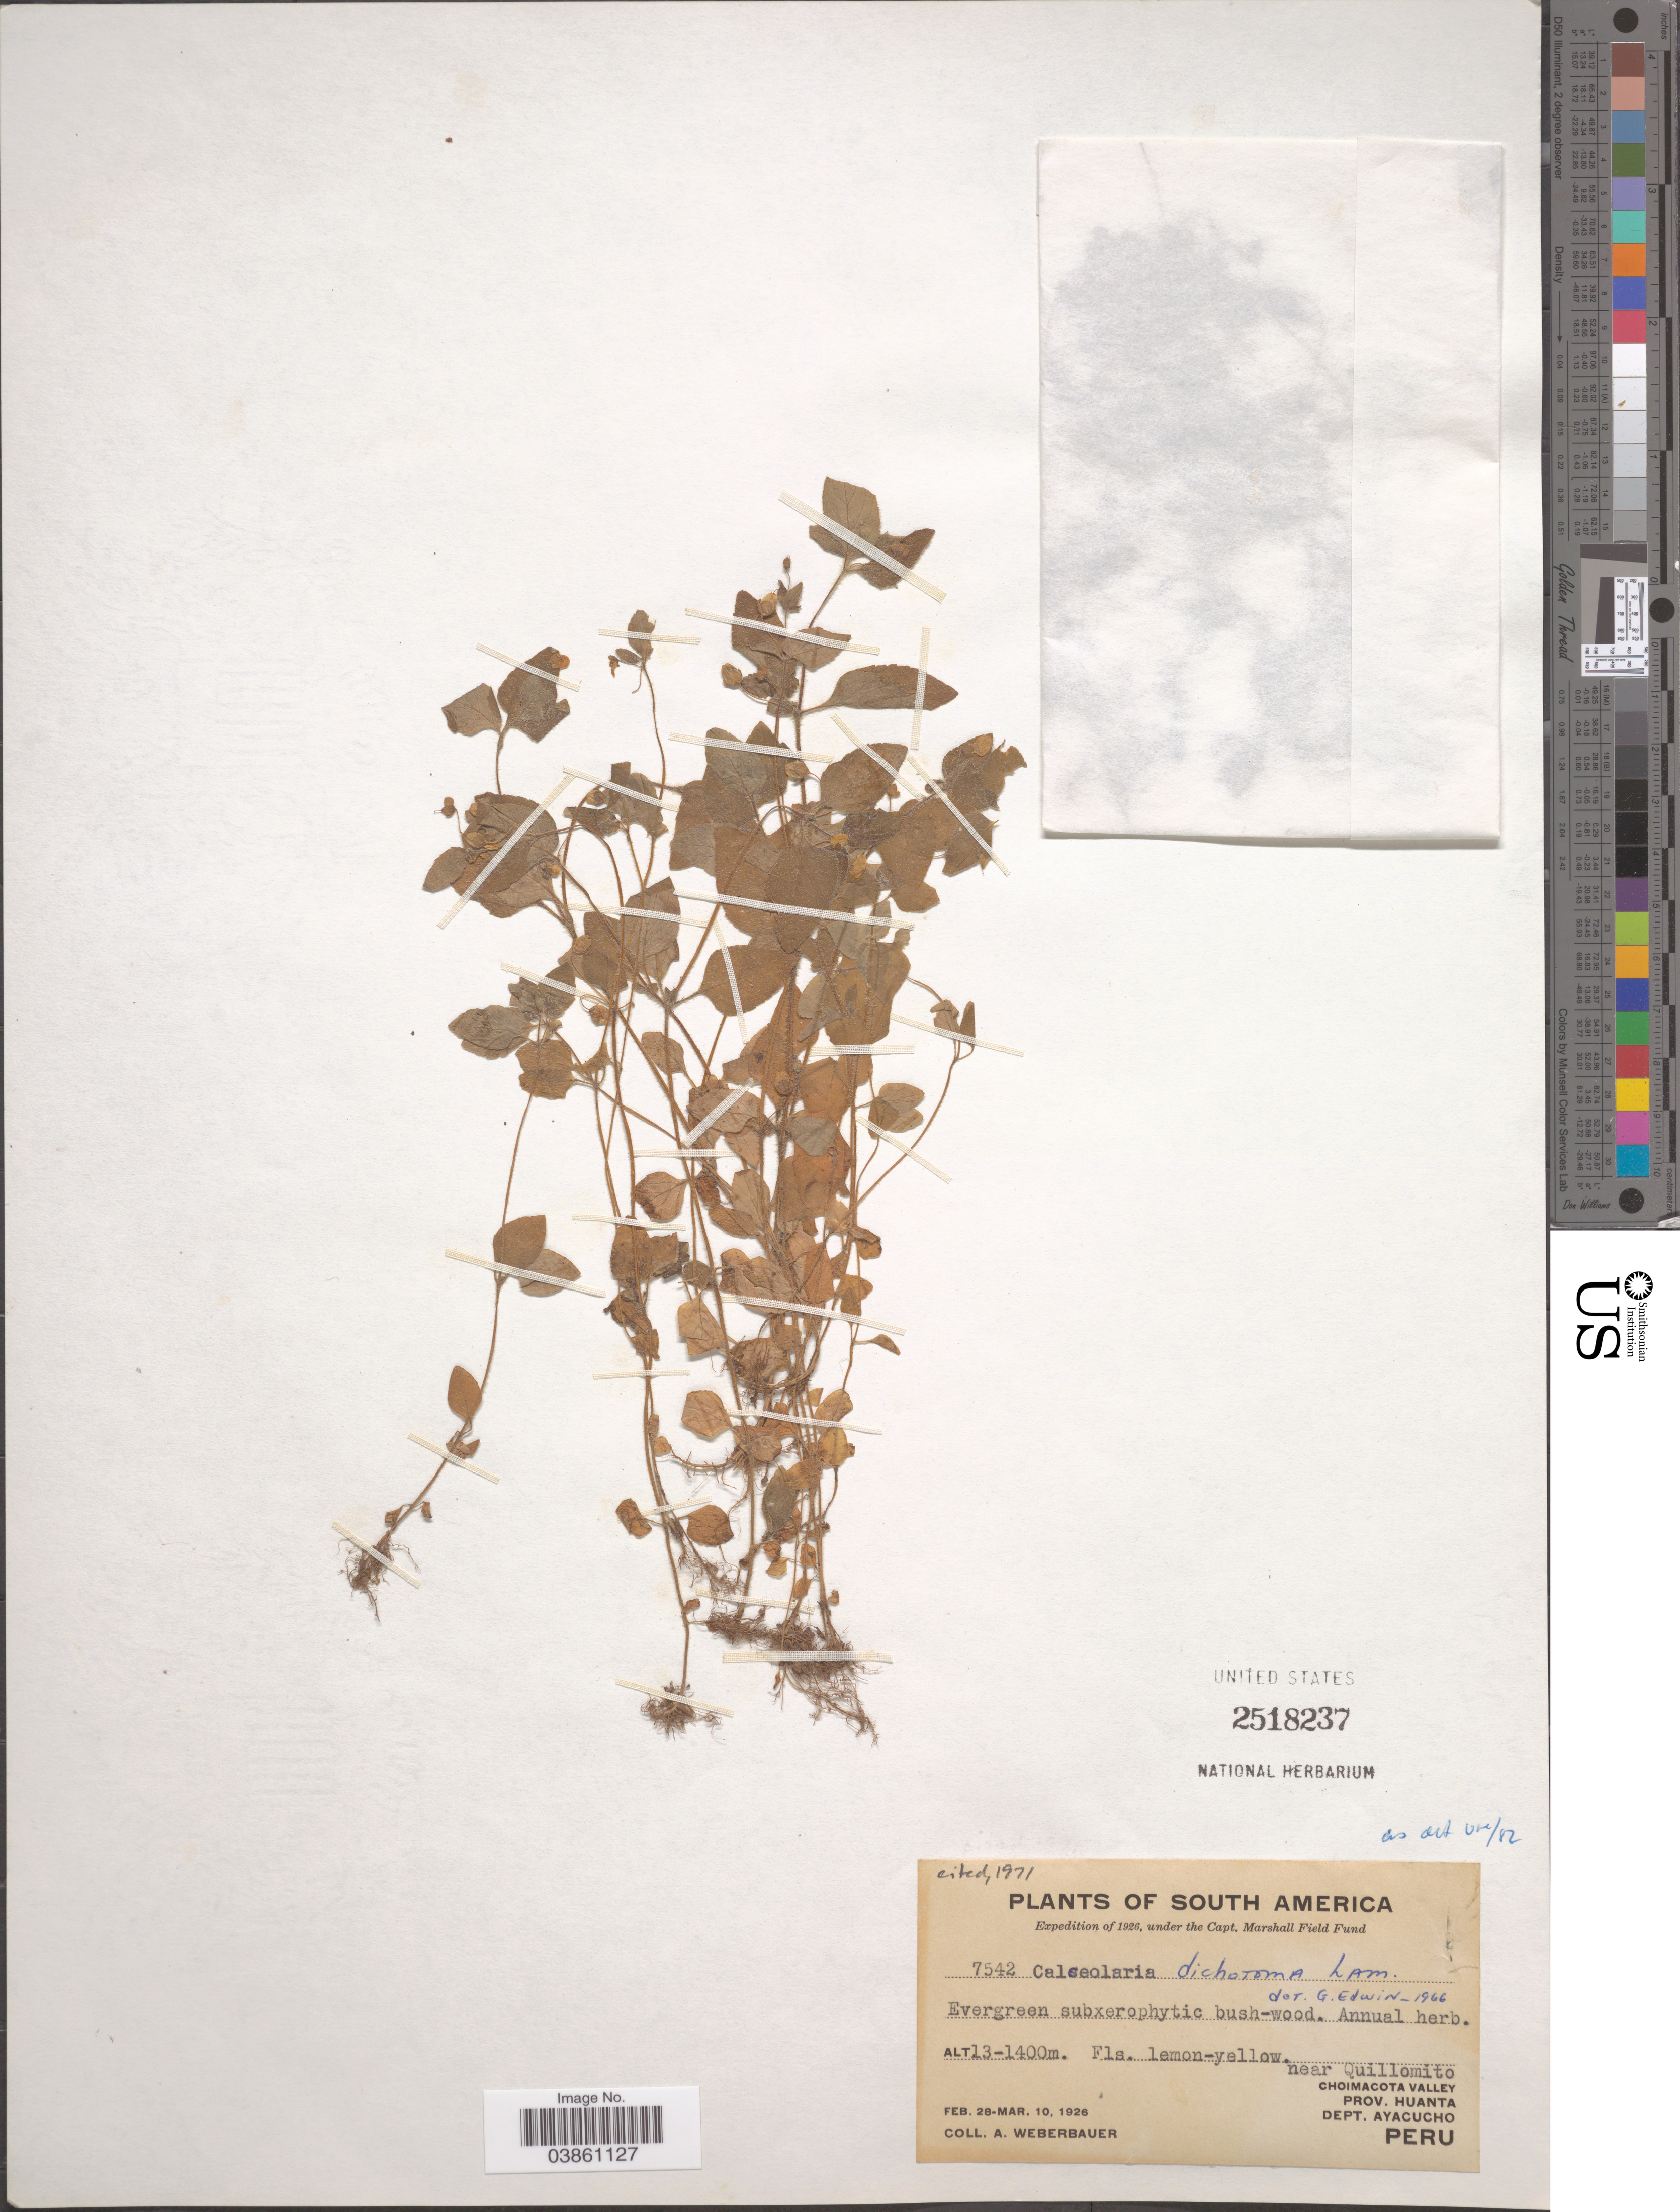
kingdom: Plantae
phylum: Tracheophyta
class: Magnoliopsida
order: Lamiales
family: Calceolariaceae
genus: Calceolaria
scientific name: Calceolaria dichotoma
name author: Lam.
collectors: A. Weberbauer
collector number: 7542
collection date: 1926-02-28/1926-03-10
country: Peru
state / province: Ayacucho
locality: Near Quillomito. Choimacota Valley. Prov. Huanta. Dept. Ayacucho.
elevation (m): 1300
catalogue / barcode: US 2518237